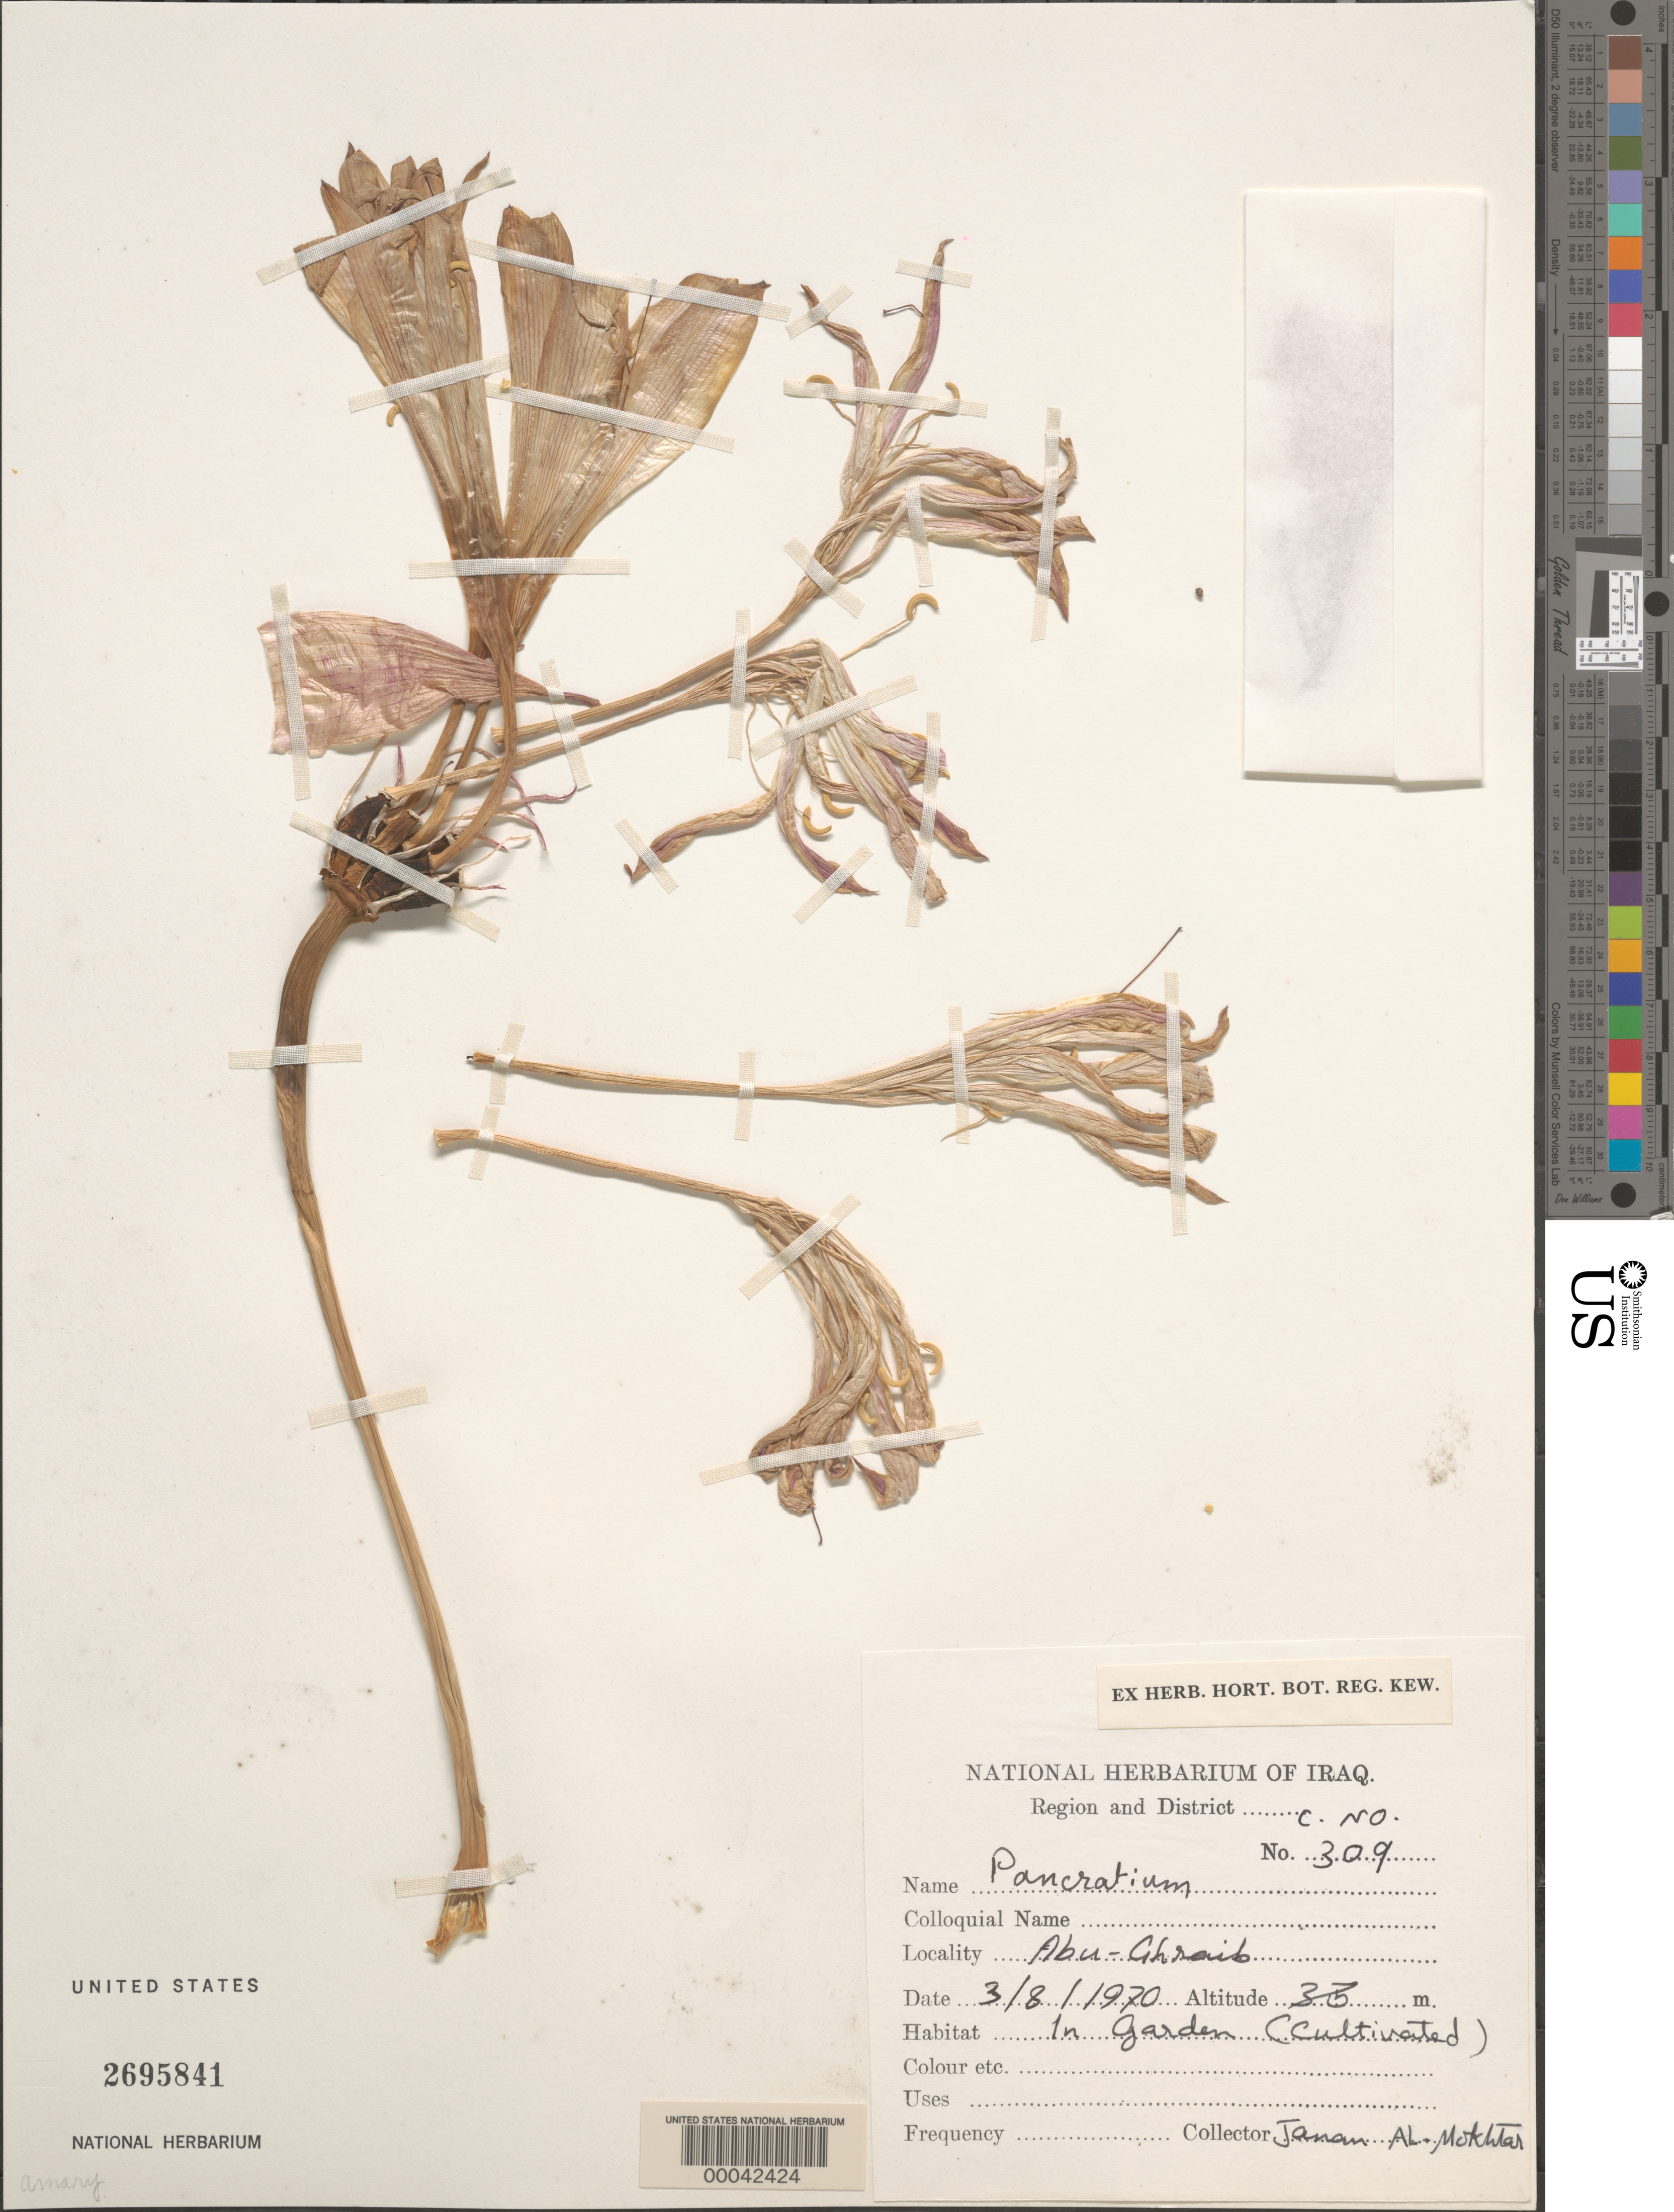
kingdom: Plantae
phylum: Tracheophyta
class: Liliopsida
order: Asparagales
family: Amaryllidaceae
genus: Pancratium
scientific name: Pancratium sp.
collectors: J. Al-mokhtar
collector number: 309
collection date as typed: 03 Aug 1970 or 08 Mar 1970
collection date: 1970-03-08 or 1970-08-03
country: Iraq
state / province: Al Anbar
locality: Abu-Ghraib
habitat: In garden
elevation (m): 35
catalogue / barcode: US 2695841